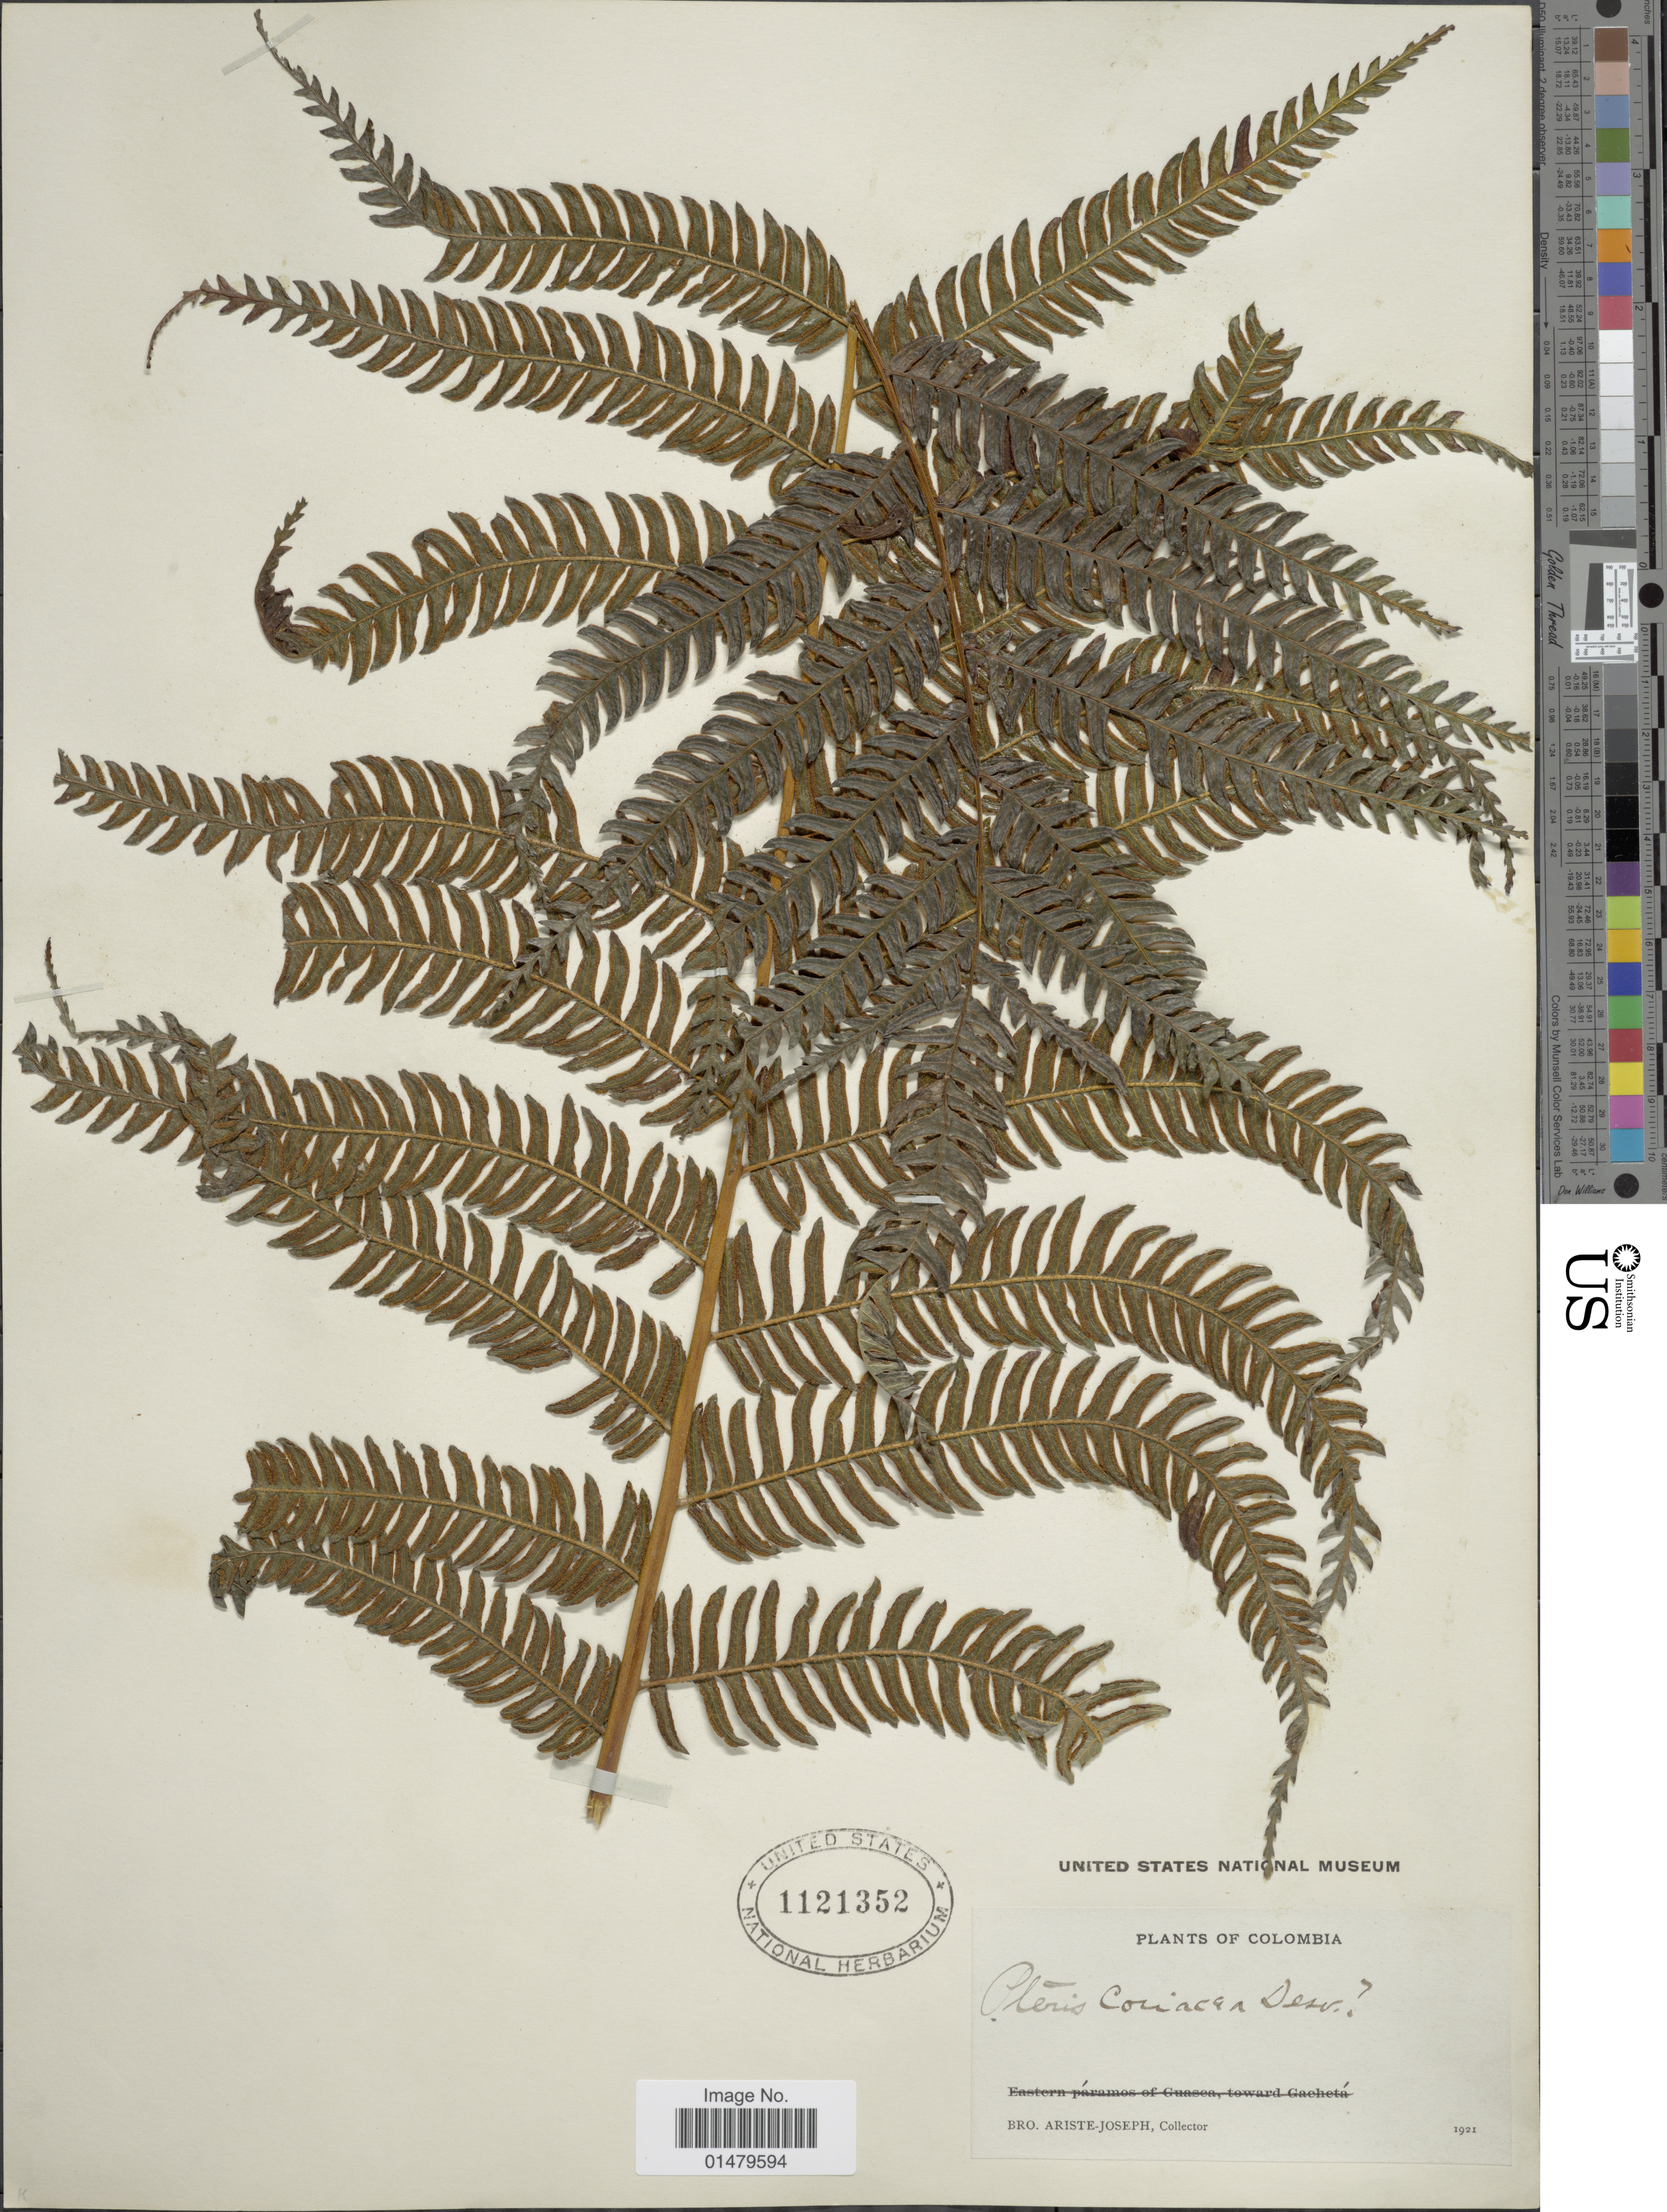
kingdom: Plantae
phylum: Tracheophyta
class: Polypodiopsida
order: Polypodiales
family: Pteridaceae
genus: Pteris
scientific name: Pteris muricata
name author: Rosenst.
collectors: Bro. Ariste-Joseph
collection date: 1921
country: Colombia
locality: Colombia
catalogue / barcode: US 1121352